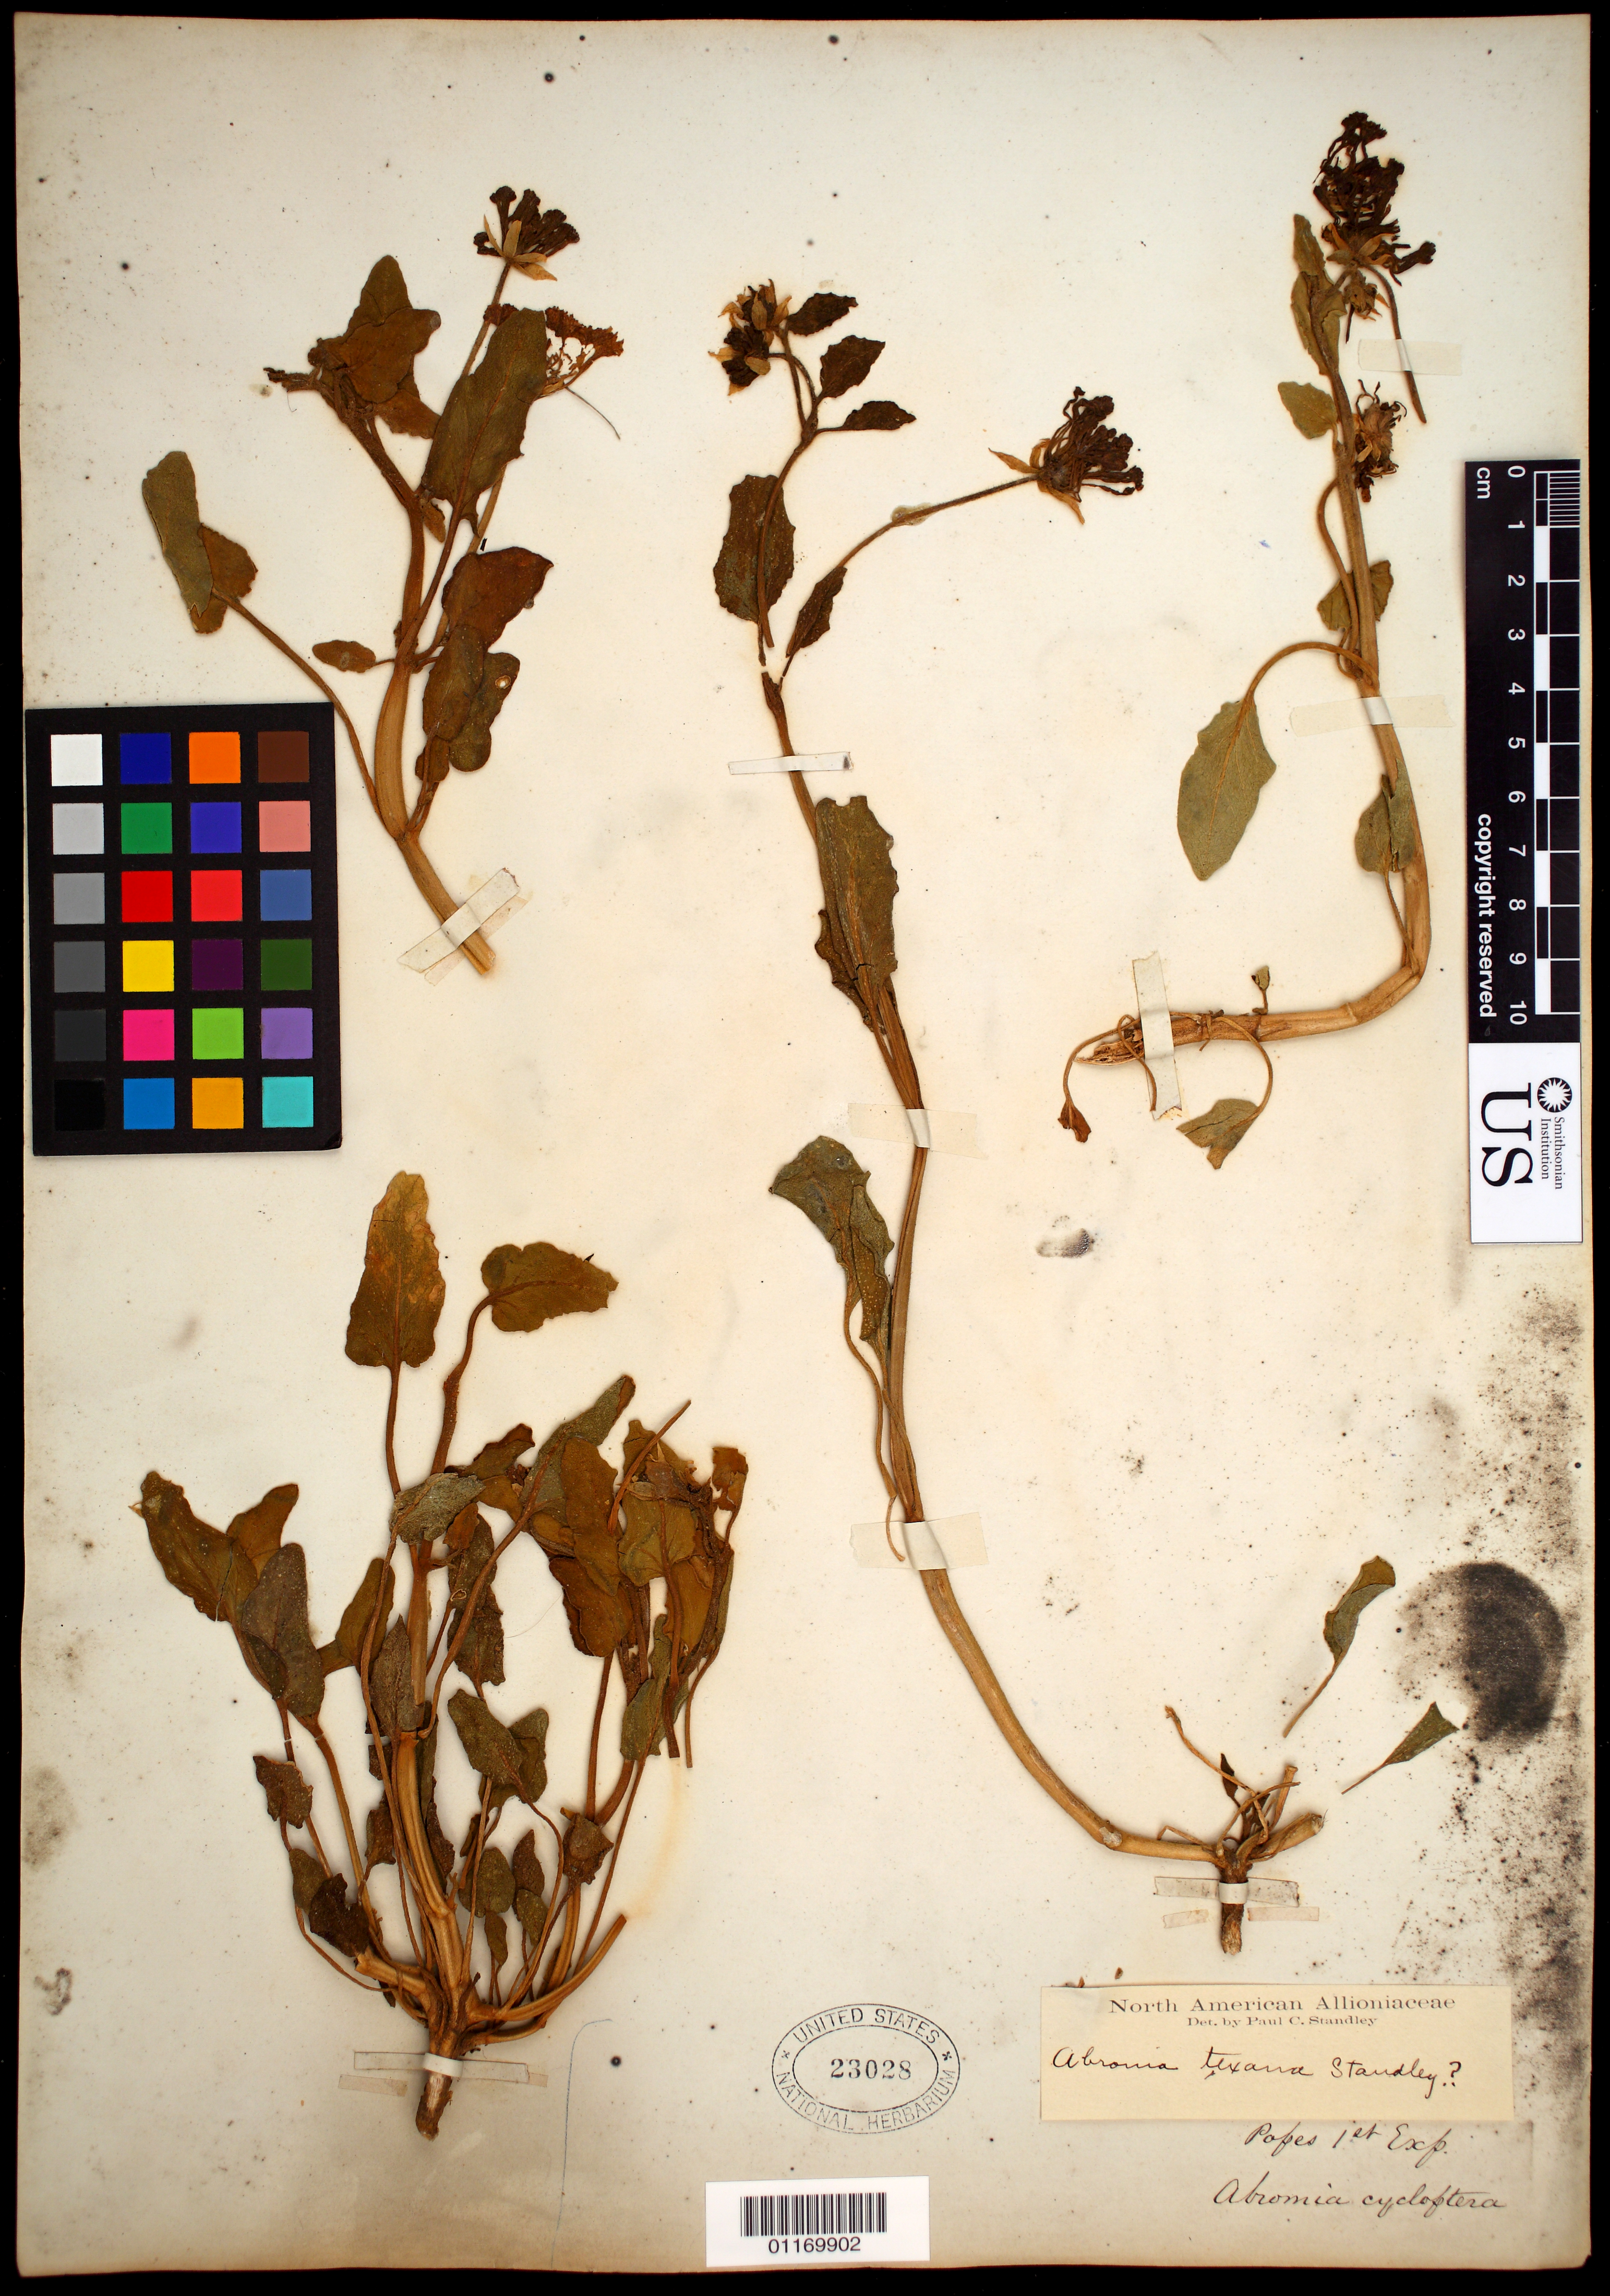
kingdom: Plantae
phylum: Tracheophyta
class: Magnoliopsida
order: Caryophyllales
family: Nyctaginaceae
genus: Abronia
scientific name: Abronia texana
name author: Standl.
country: Canada / United States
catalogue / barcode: US 23028